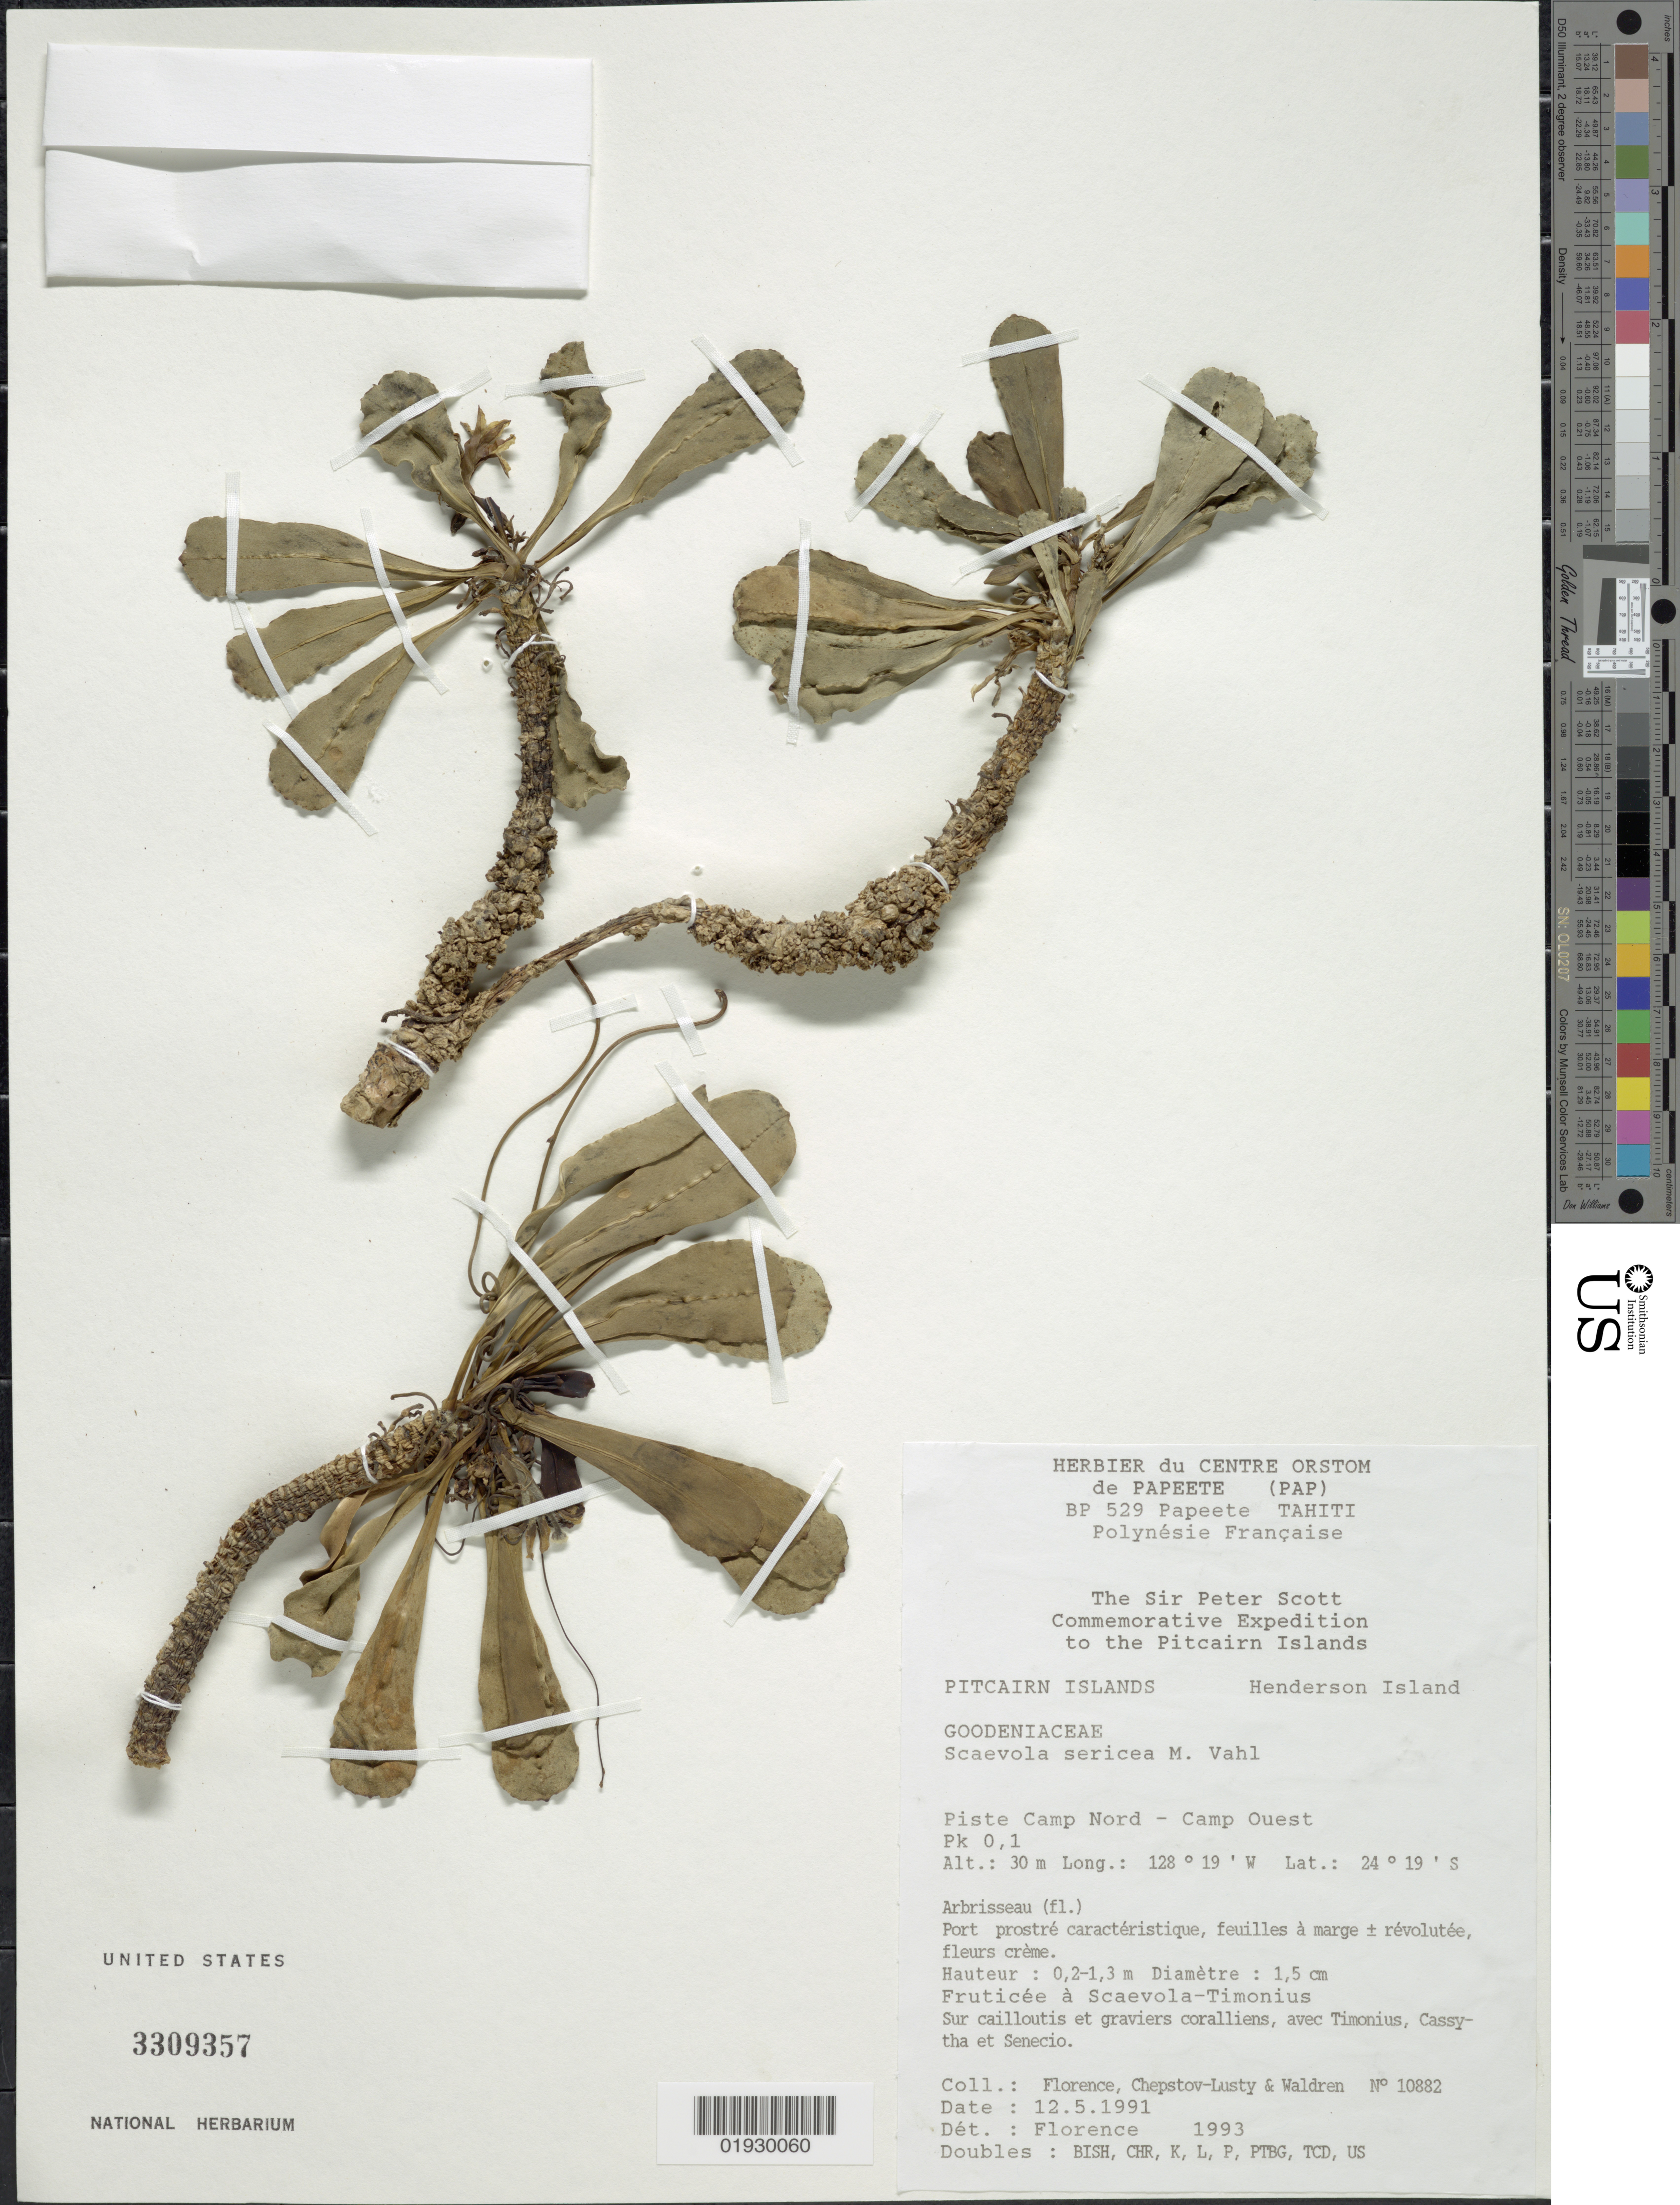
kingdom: Plantae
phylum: Tracheophyta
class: Magnoliopsida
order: Asterales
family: Goodeniaceae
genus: Scaevola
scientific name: Scaevola taccada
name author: (Gaertn.) Roxb.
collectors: -. Florence, -. Chepstov-lusty & Waldren, --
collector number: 10882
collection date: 1991-05-12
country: Pitcairn Islands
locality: Henderson Island, Piste Camp Nord-Camp Ouest, Pk 0.1.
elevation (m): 30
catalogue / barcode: US 3309357